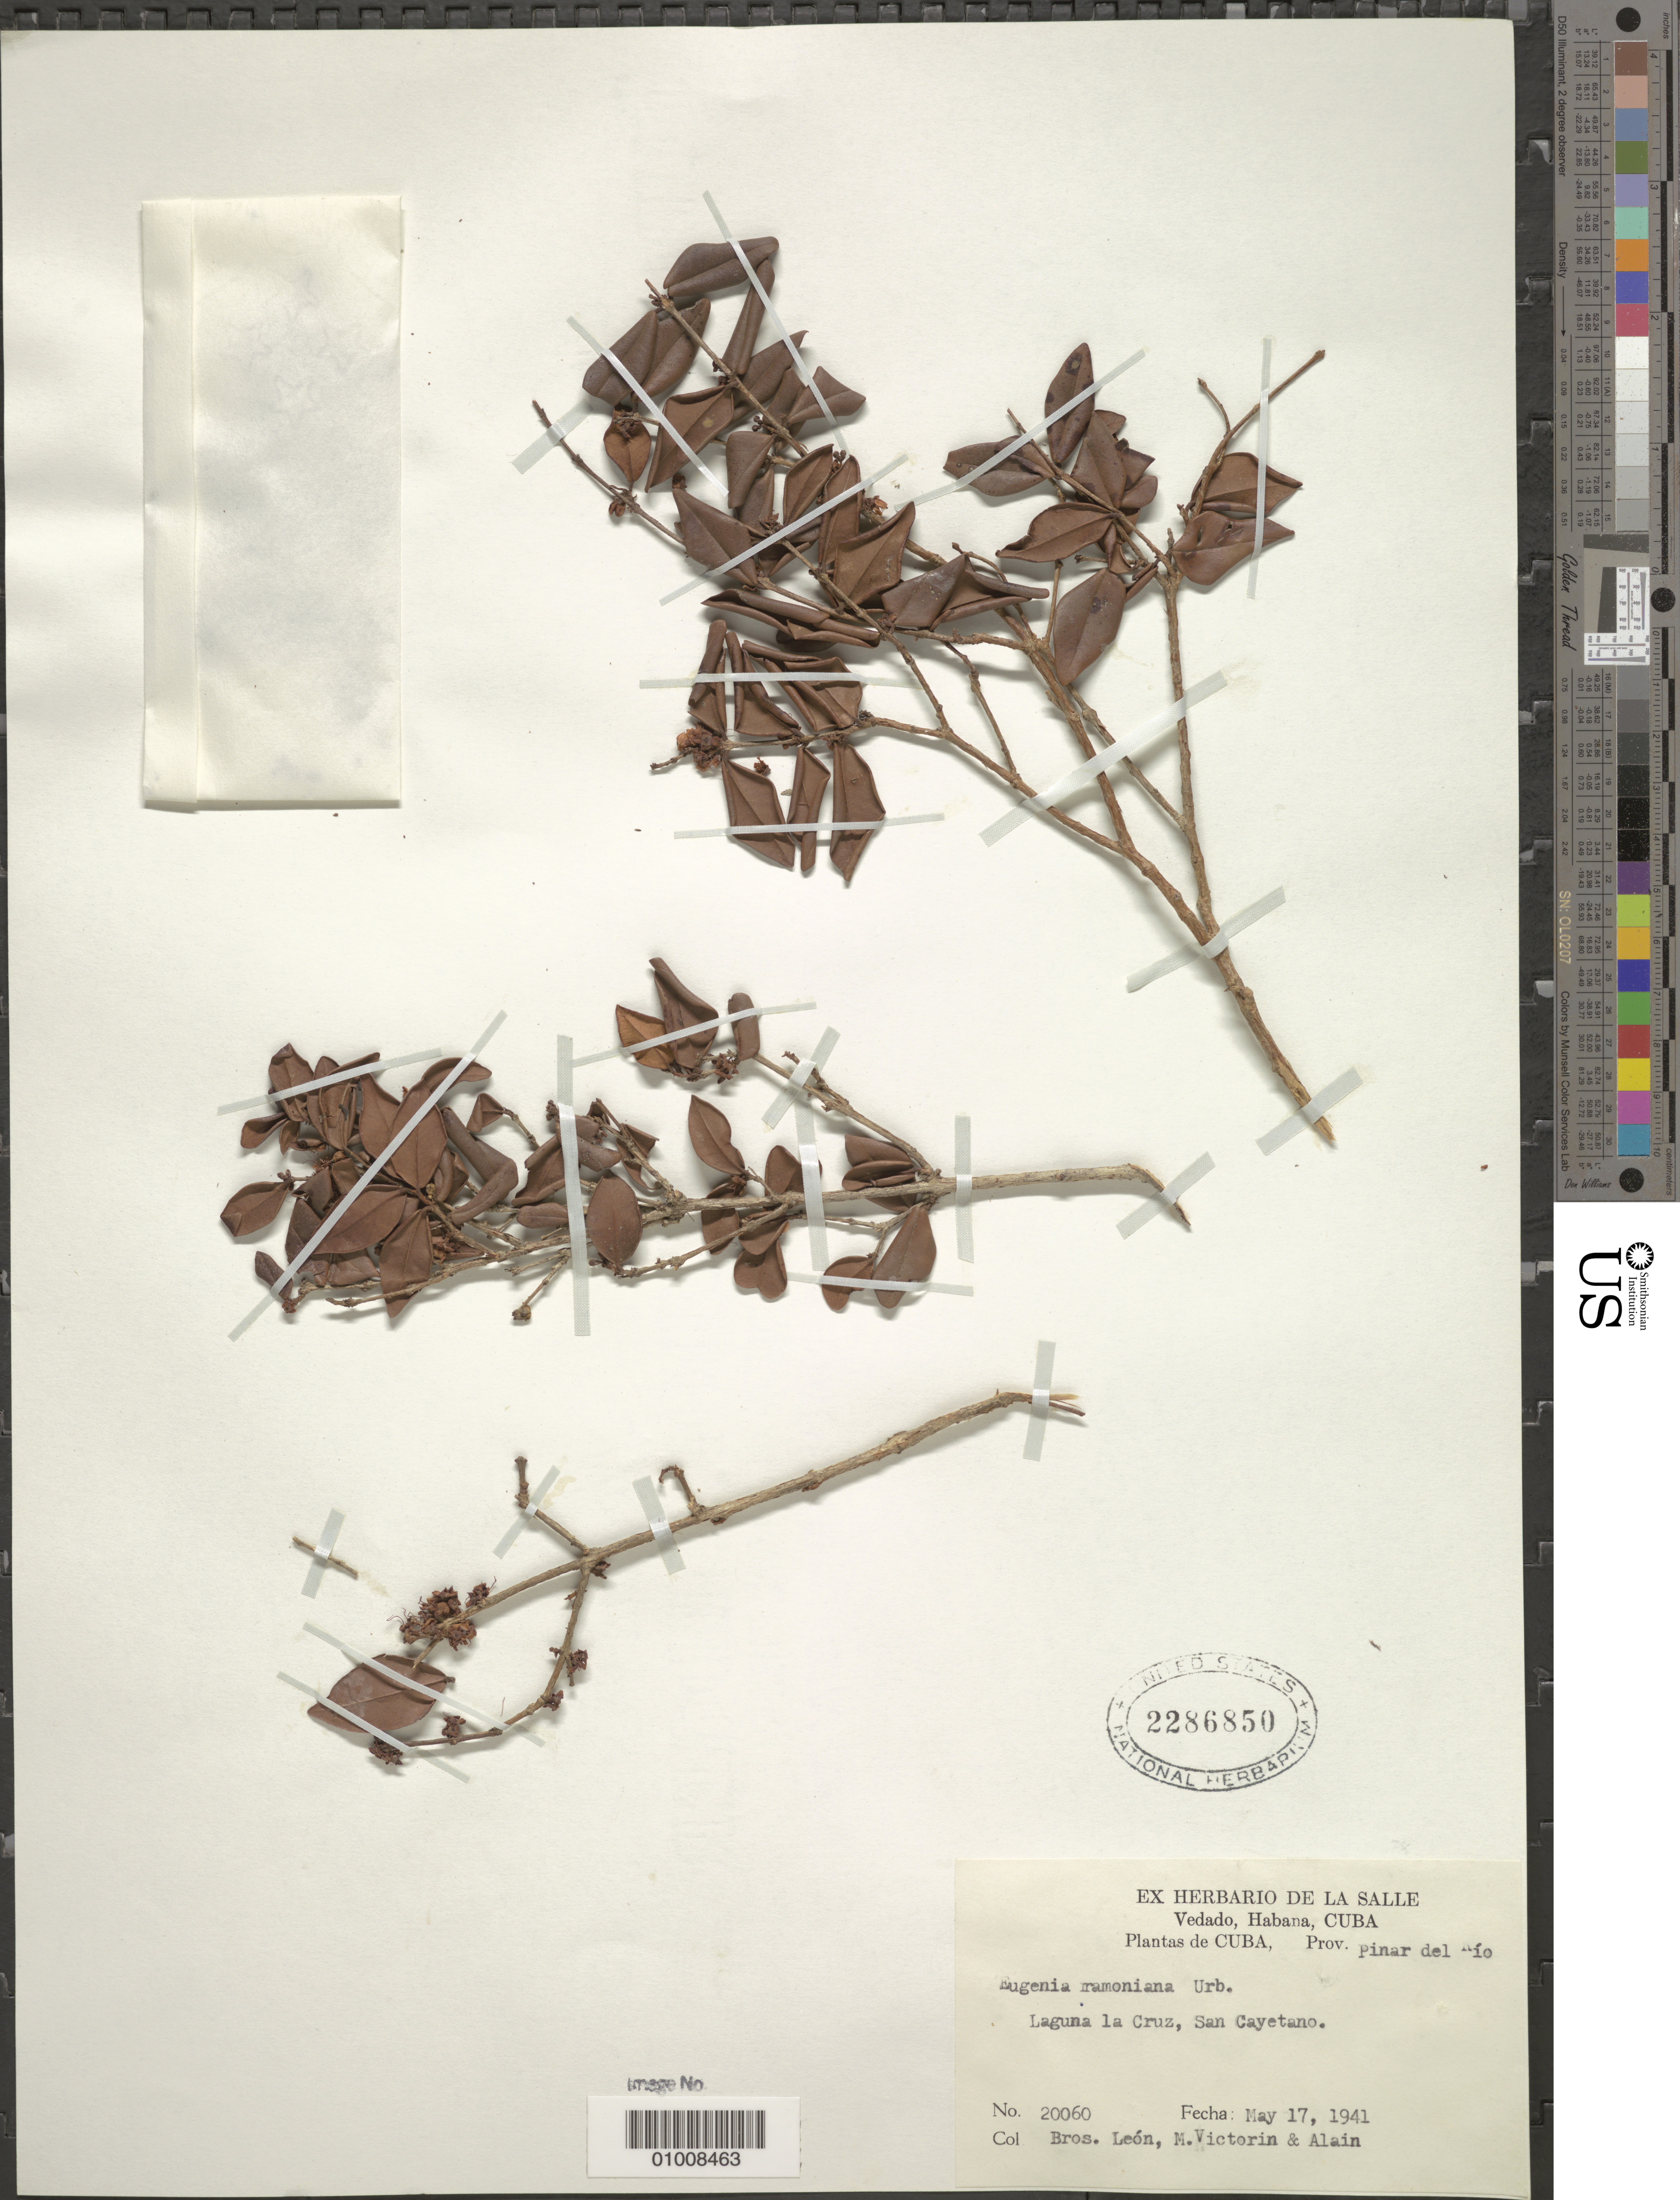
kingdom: Plantae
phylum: Tracheophyta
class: Magnoliopsida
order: Myrtales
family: Myrtaceae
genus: Eugenia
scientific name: Eugenia ramoniana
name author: Urb.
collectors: Bro. León, F. Victorin & A. H. Liogier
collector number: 20060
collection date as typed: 17 May 1941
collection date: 1941-05-17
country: Cuba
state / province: Pinar del Rio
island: Cuba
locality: Laguna la Cruz, San Cayetano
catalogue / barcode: US 2286850